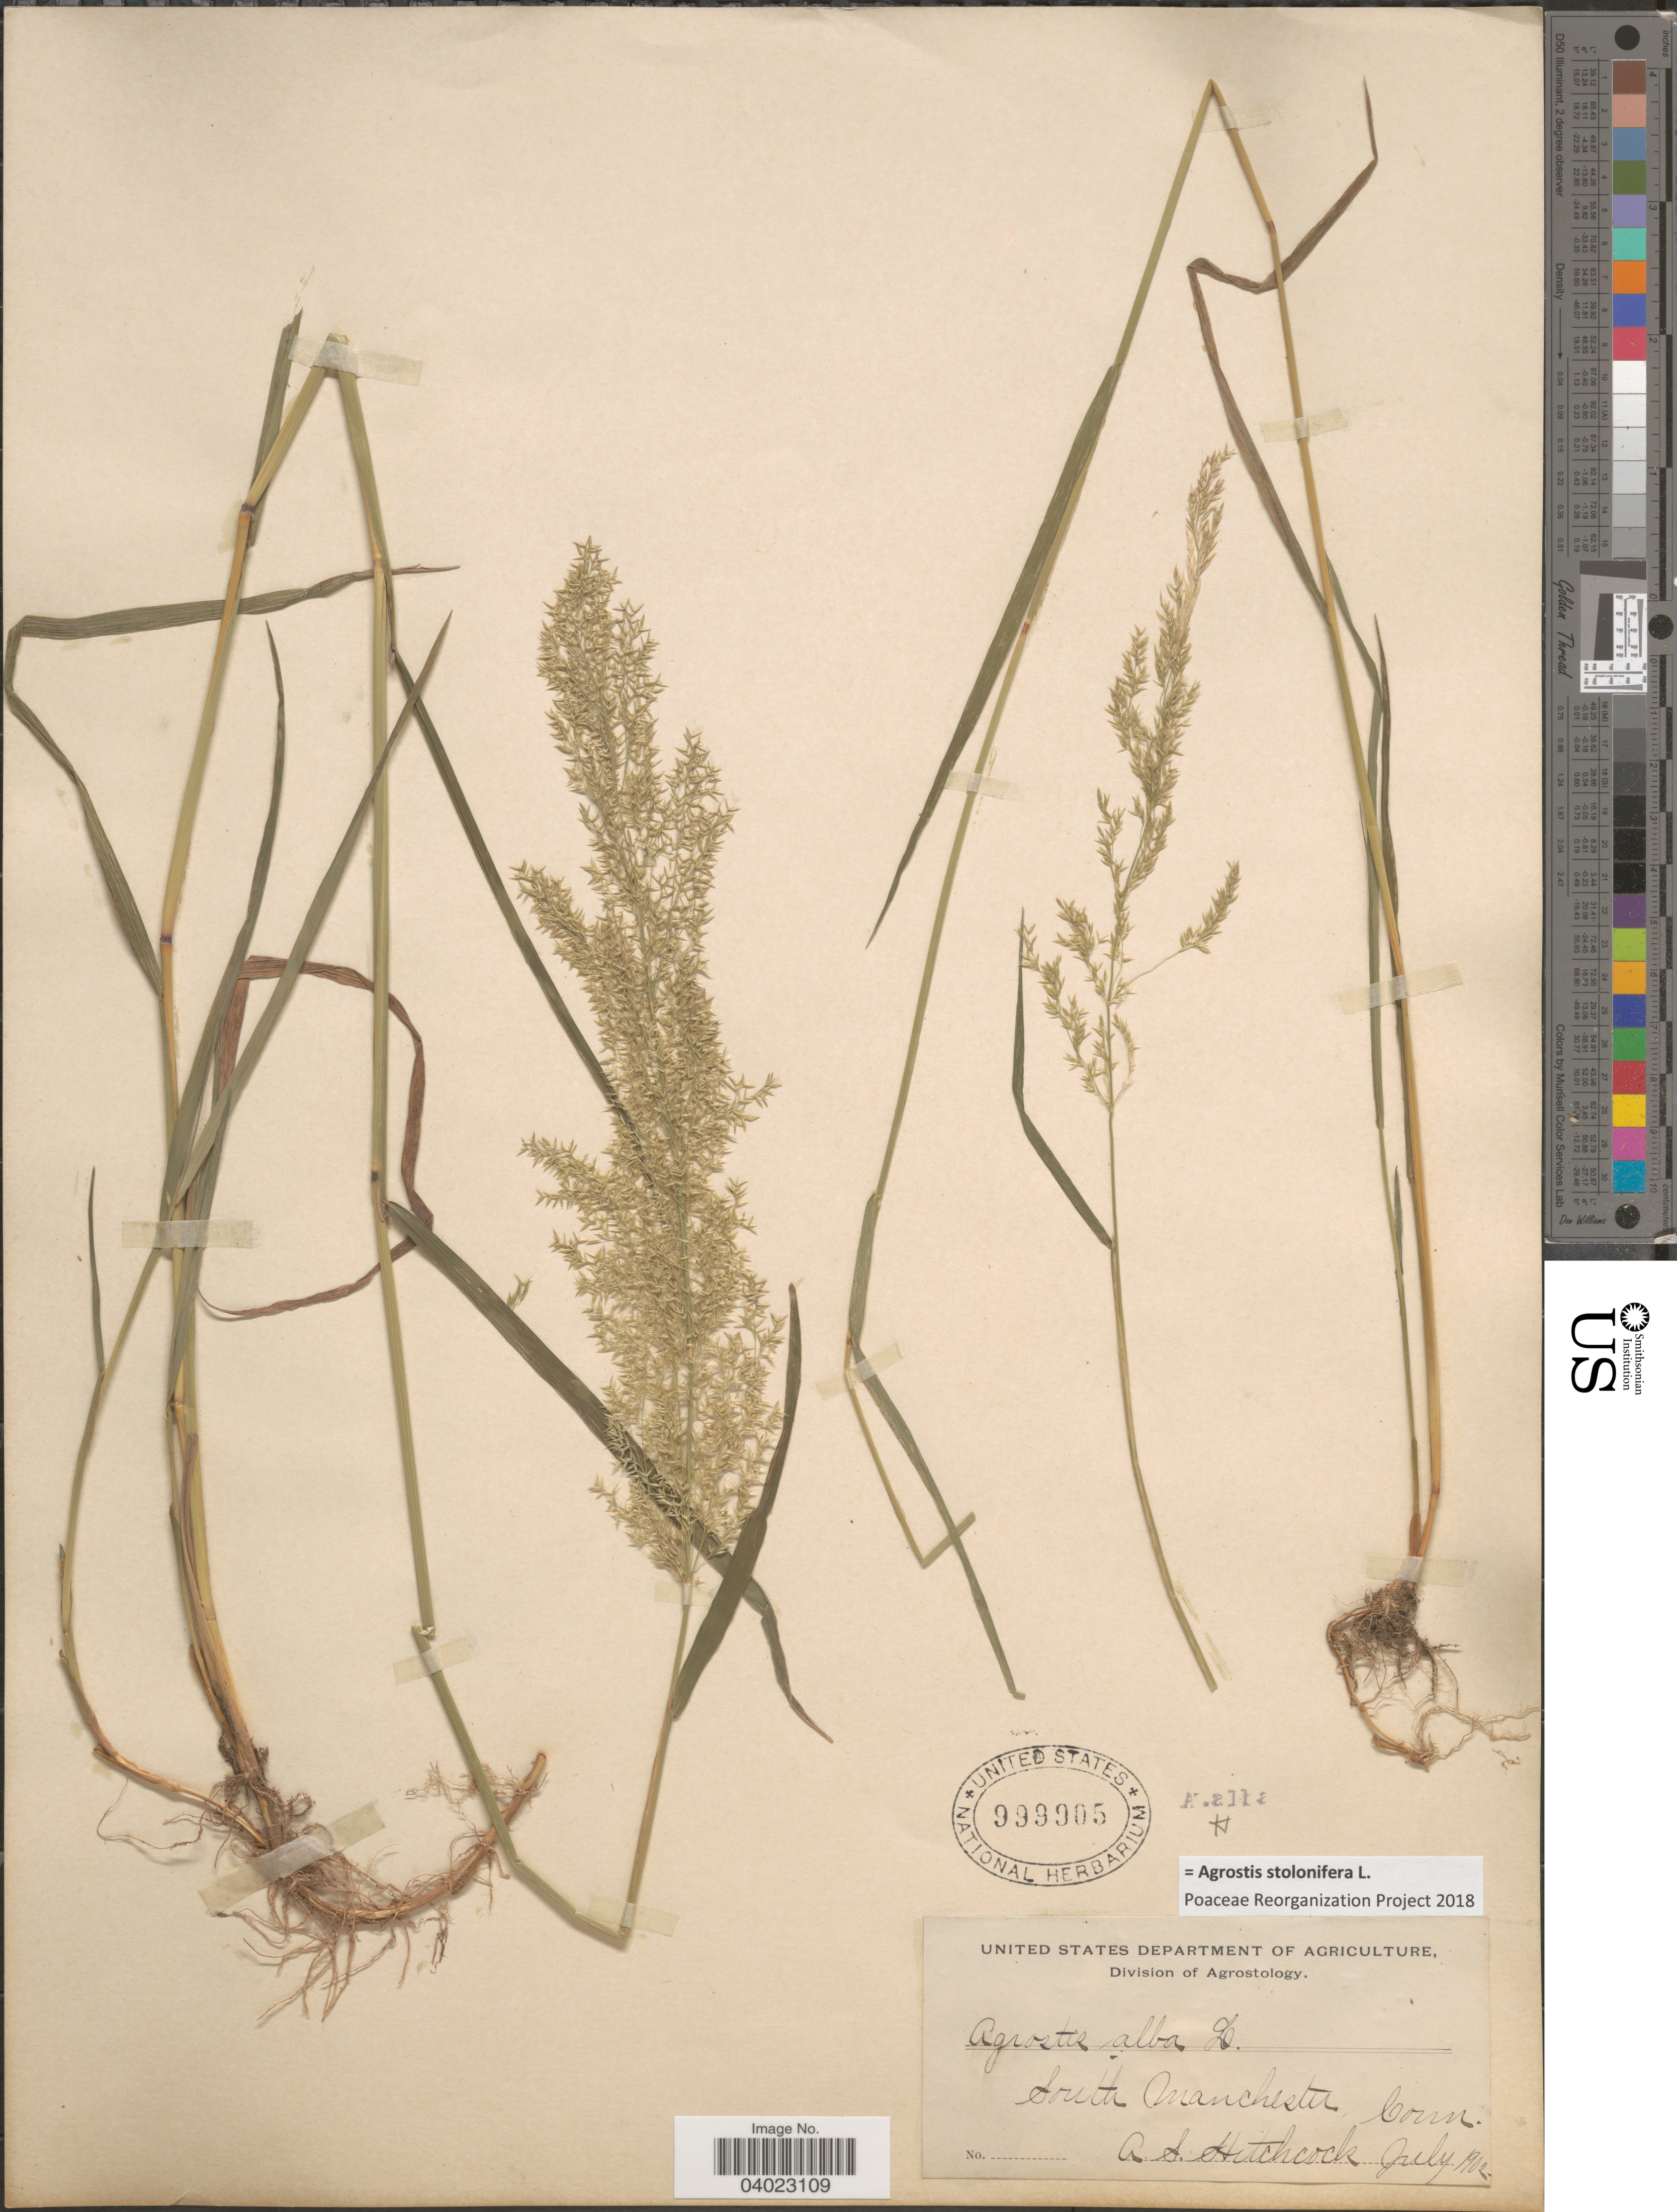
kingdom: Plantae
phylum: Tracheophyta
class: Liliopsida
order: Poales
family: Poaceae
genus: Agrostis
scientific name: Agrostis stolonifera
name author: L.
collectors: A. S. Hitchcock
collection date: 1902-07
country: United States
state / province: Connecticut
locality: South Manchester.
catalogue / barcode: US 999905